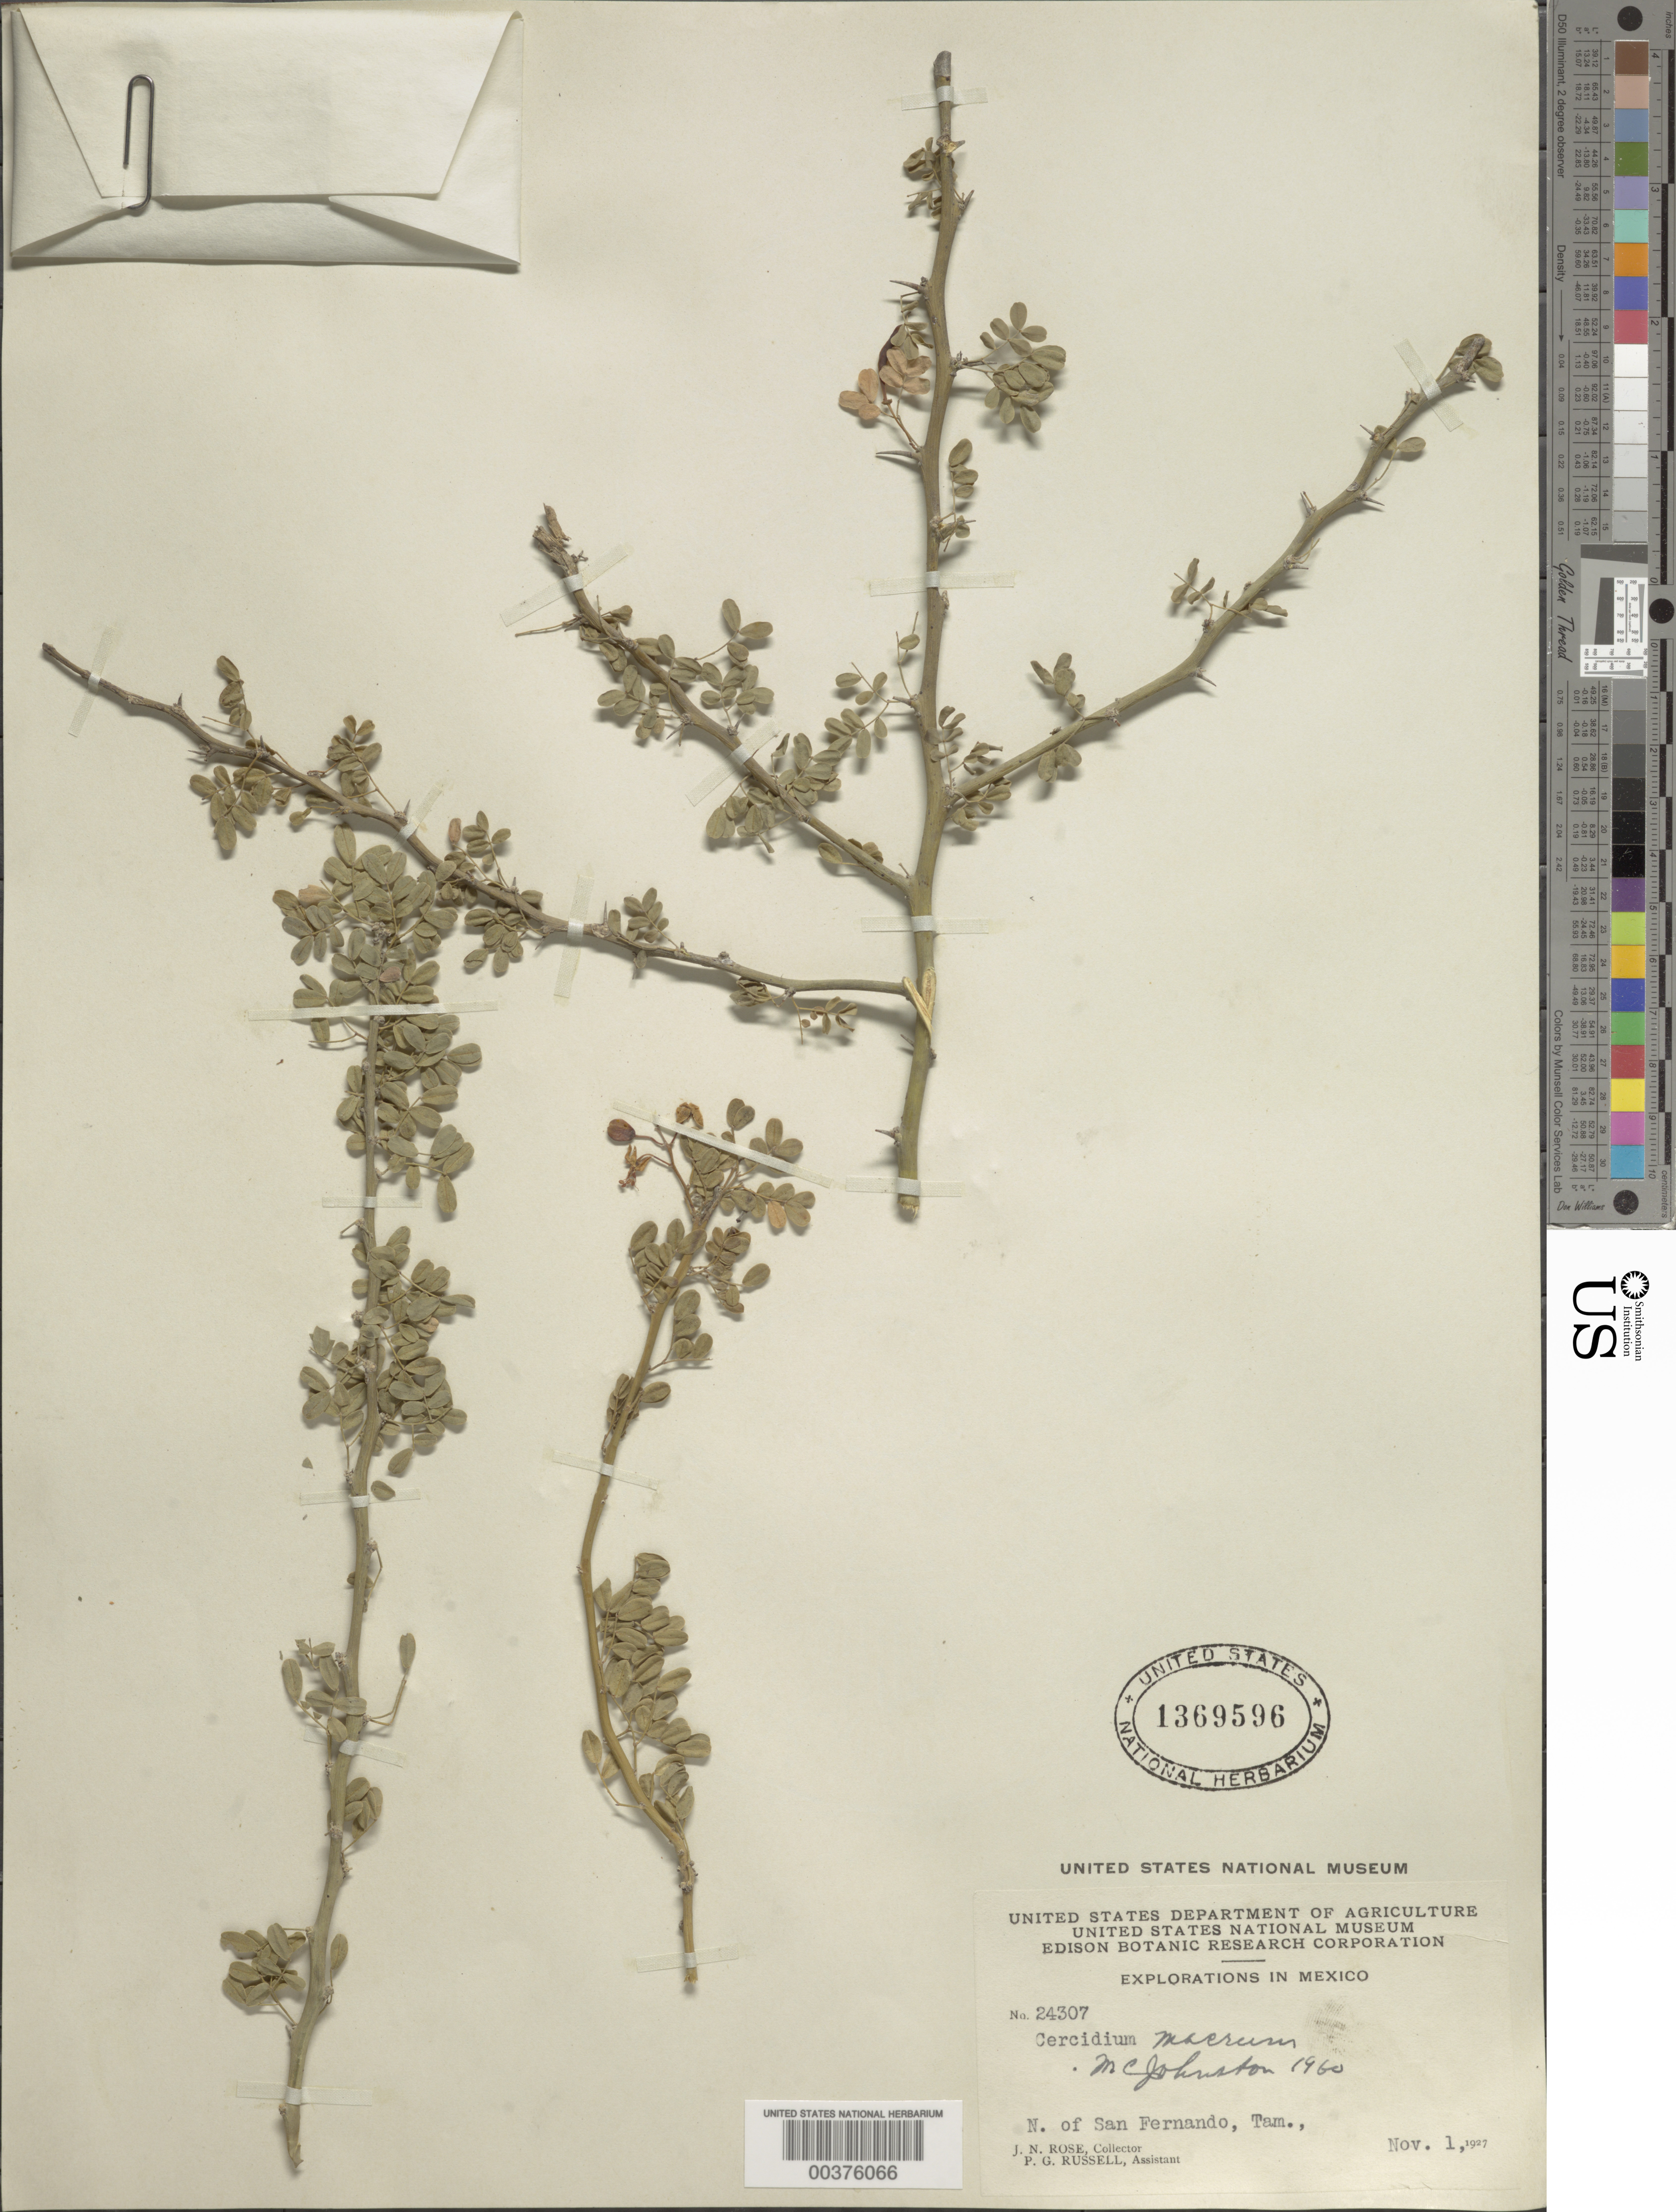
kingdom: Plantae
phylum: Tracheophyta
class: Magnoliopsida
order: Fabales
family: Fabaceae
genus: Parkinsonia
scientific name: Parkinsonia texana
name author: (A. Gray) S. Watson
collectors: J. N. Rose & P. G. Russell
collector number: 24307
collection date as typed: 01 Nov 1927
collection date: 1927-11-01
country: Mexico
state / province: Tamaulipas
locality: N of San Fernando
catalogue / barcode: US 1369596